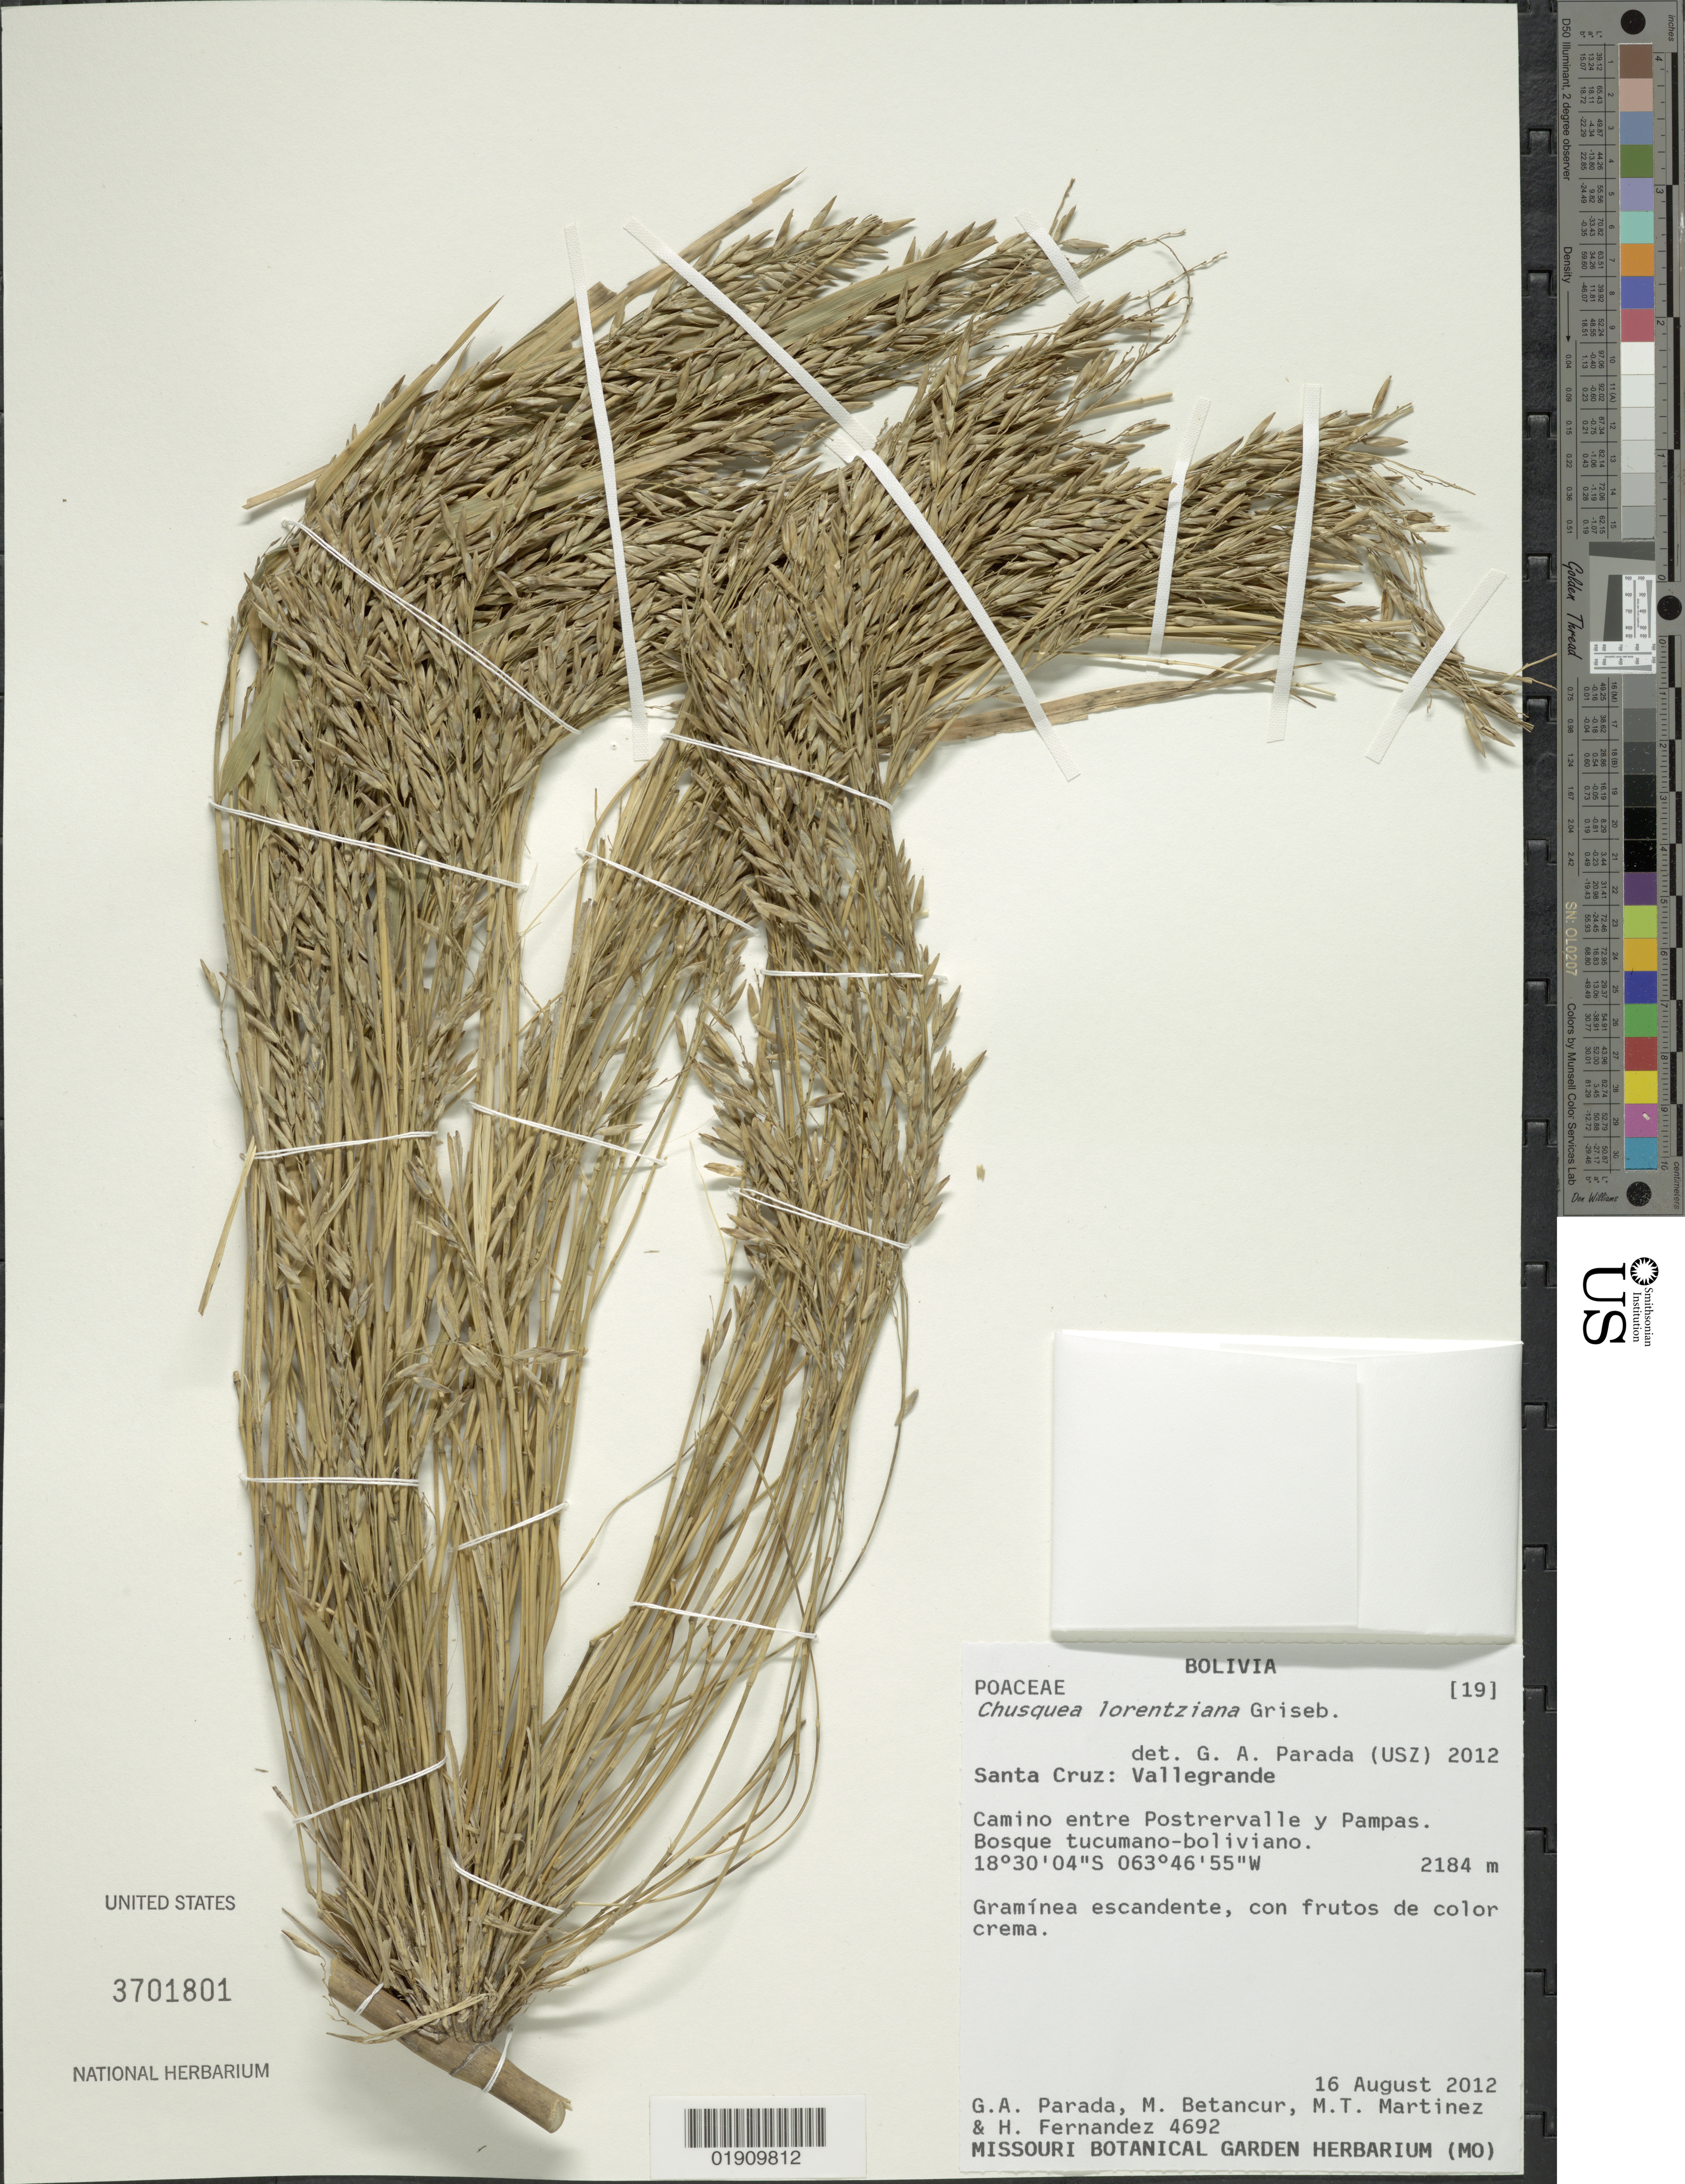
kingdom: Plantae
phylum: Tracheophyta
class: Liliopsida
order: Poales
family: Poaceae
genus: Chusquea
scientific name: Chusquea lorentziana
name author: Griseb.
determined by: Parada, G. Alexander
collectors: G. Parada, H. Fernandez, Betancur, M. & M. Martinez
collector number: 4692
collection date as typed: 16 August 2012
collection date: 2012-08-16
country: Bolivia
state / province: Santa Cruz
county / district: Vallegrande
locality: Santa Cruz: Vallegrande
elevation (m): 2187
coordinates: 18°30'55"S, 063°46'55"W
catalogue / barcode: US 3701801